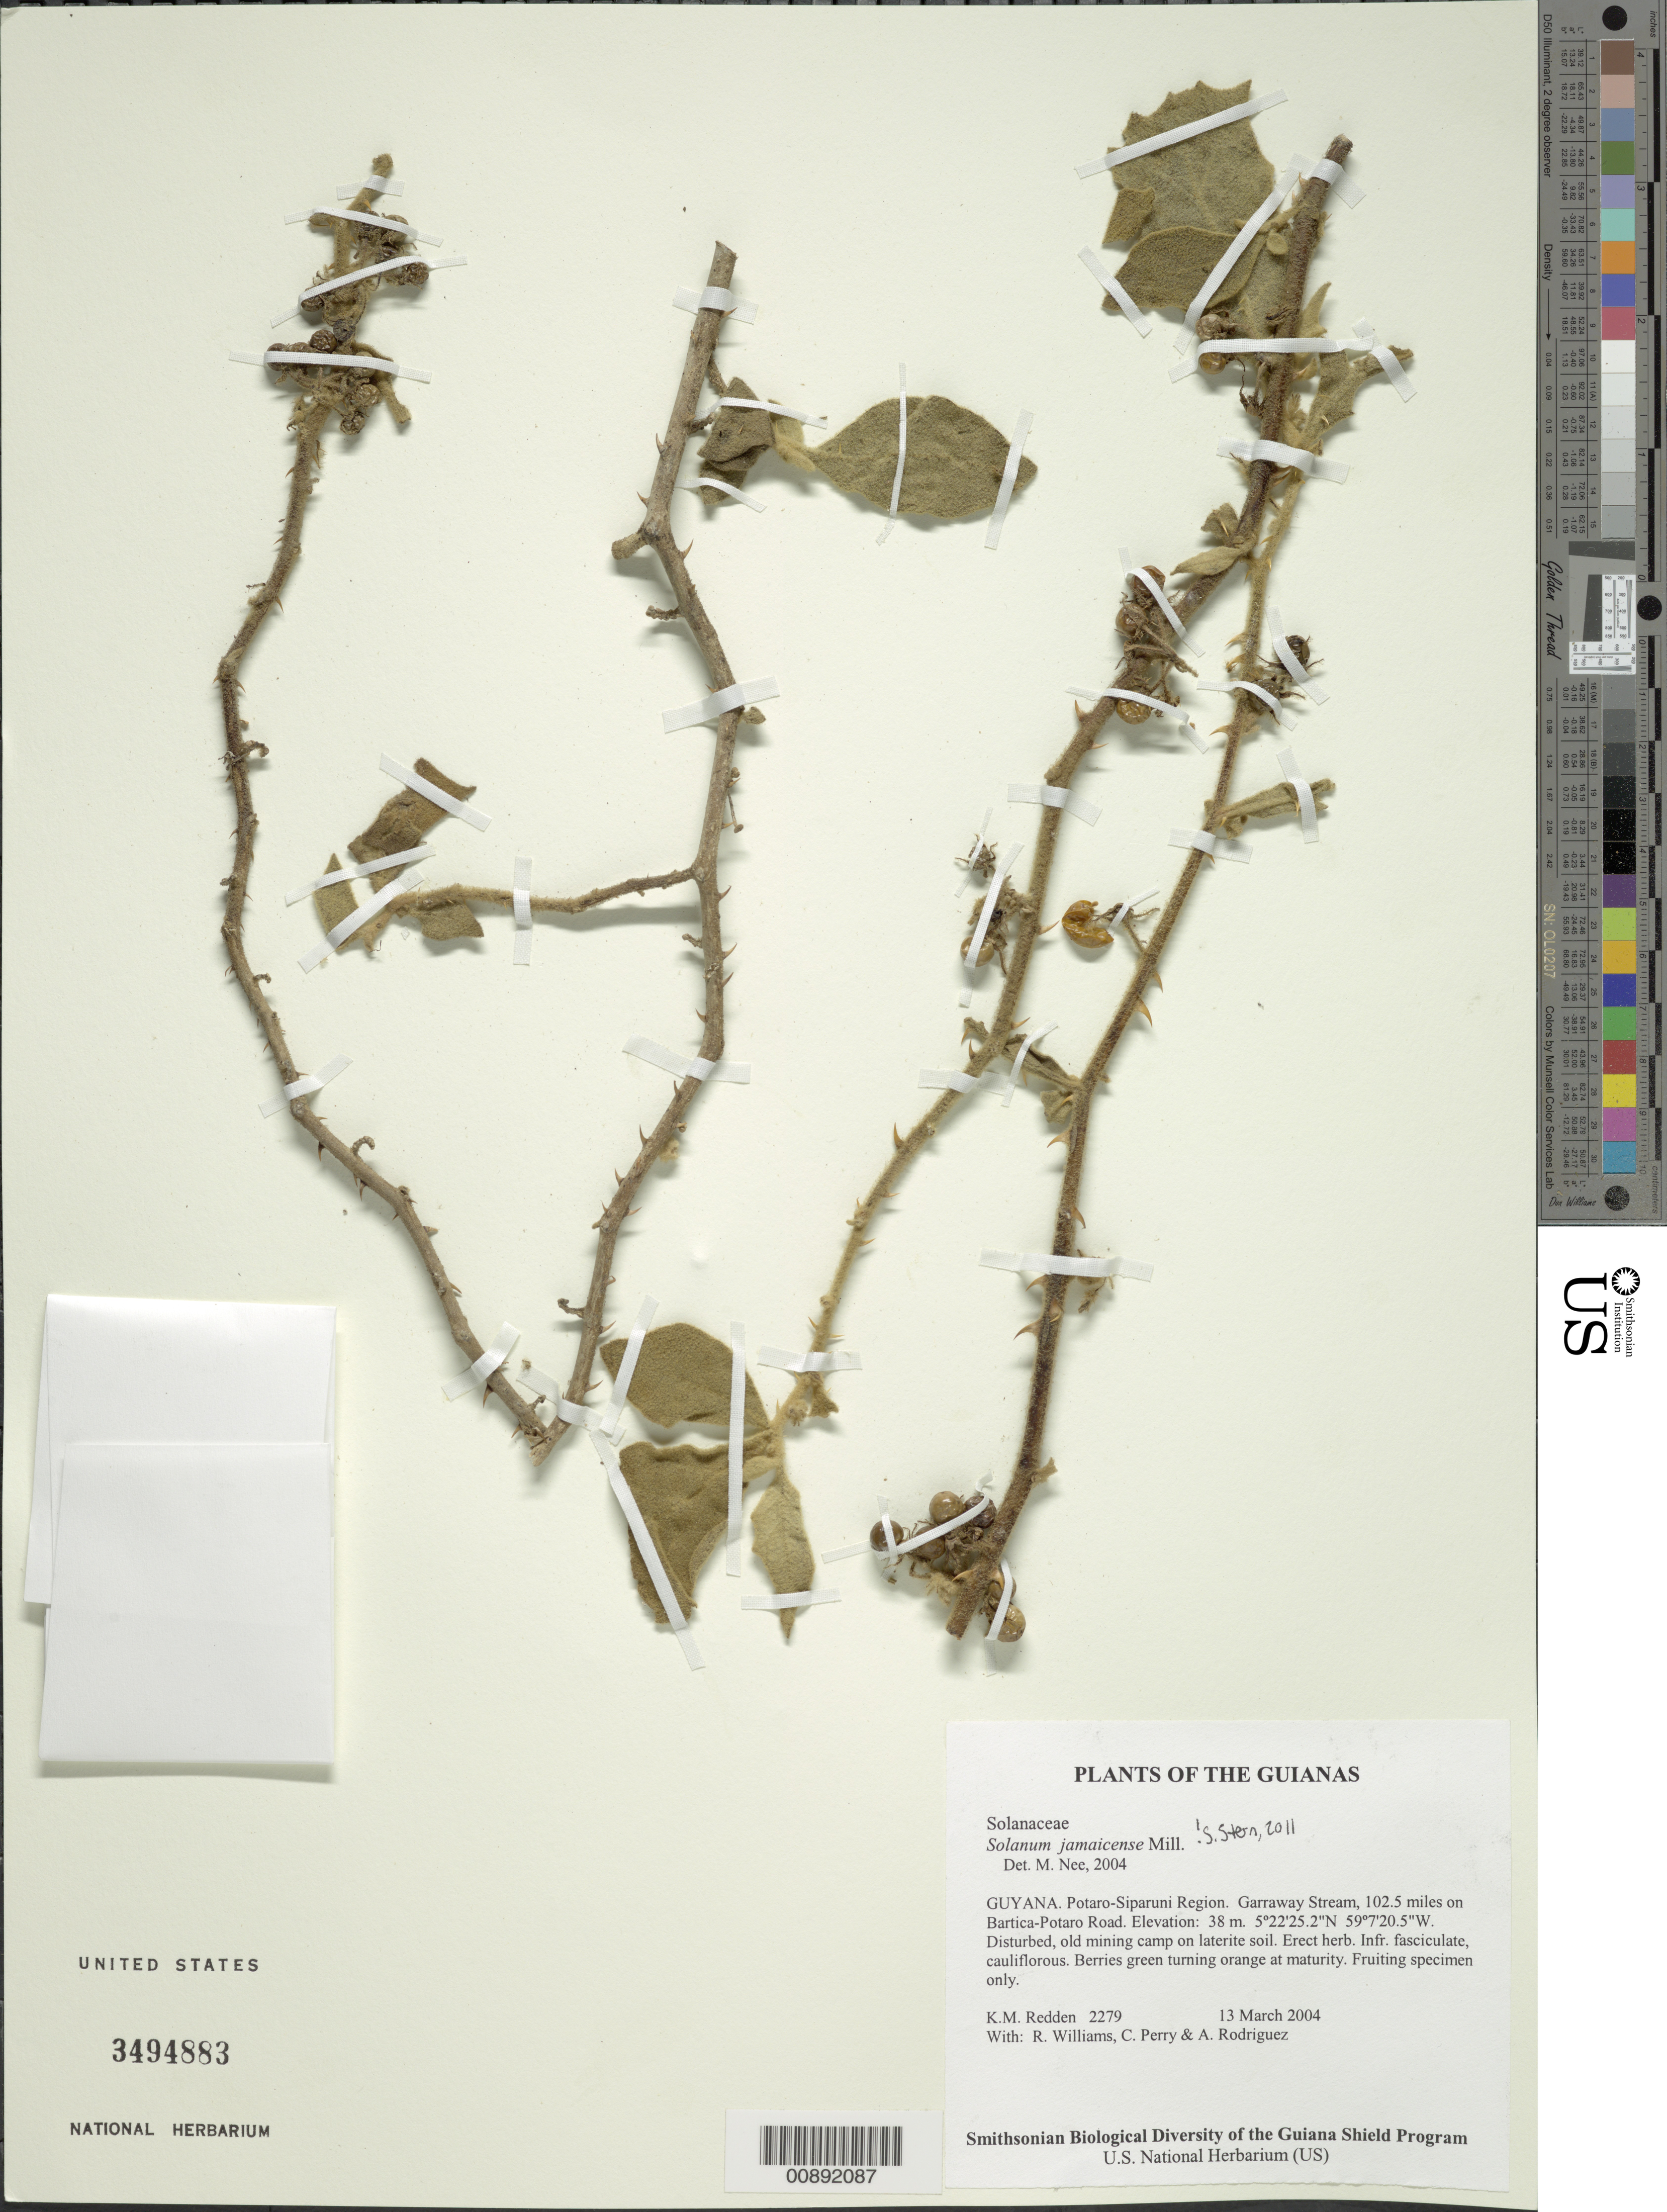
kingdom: Plantae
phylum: Tracheophyta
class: Magnoliopsida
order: Solanales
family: Solanaceae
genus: Solanum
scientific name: Solanum jamaicense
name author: Mill.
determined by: Nee, Michael H.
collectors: K. M. Redden, R. Williams, C. Perry & A. Rodriguez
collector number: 2279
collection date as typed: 13 March 2004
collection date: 2004-03-13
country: Guyana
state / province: Potaro-Siparuni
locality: Garraway Stream, 102.5 miles on Bartica-Potaro Road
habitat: Disturbed, old mining camp on laterite soil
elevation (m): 38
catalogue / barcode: US 3494883